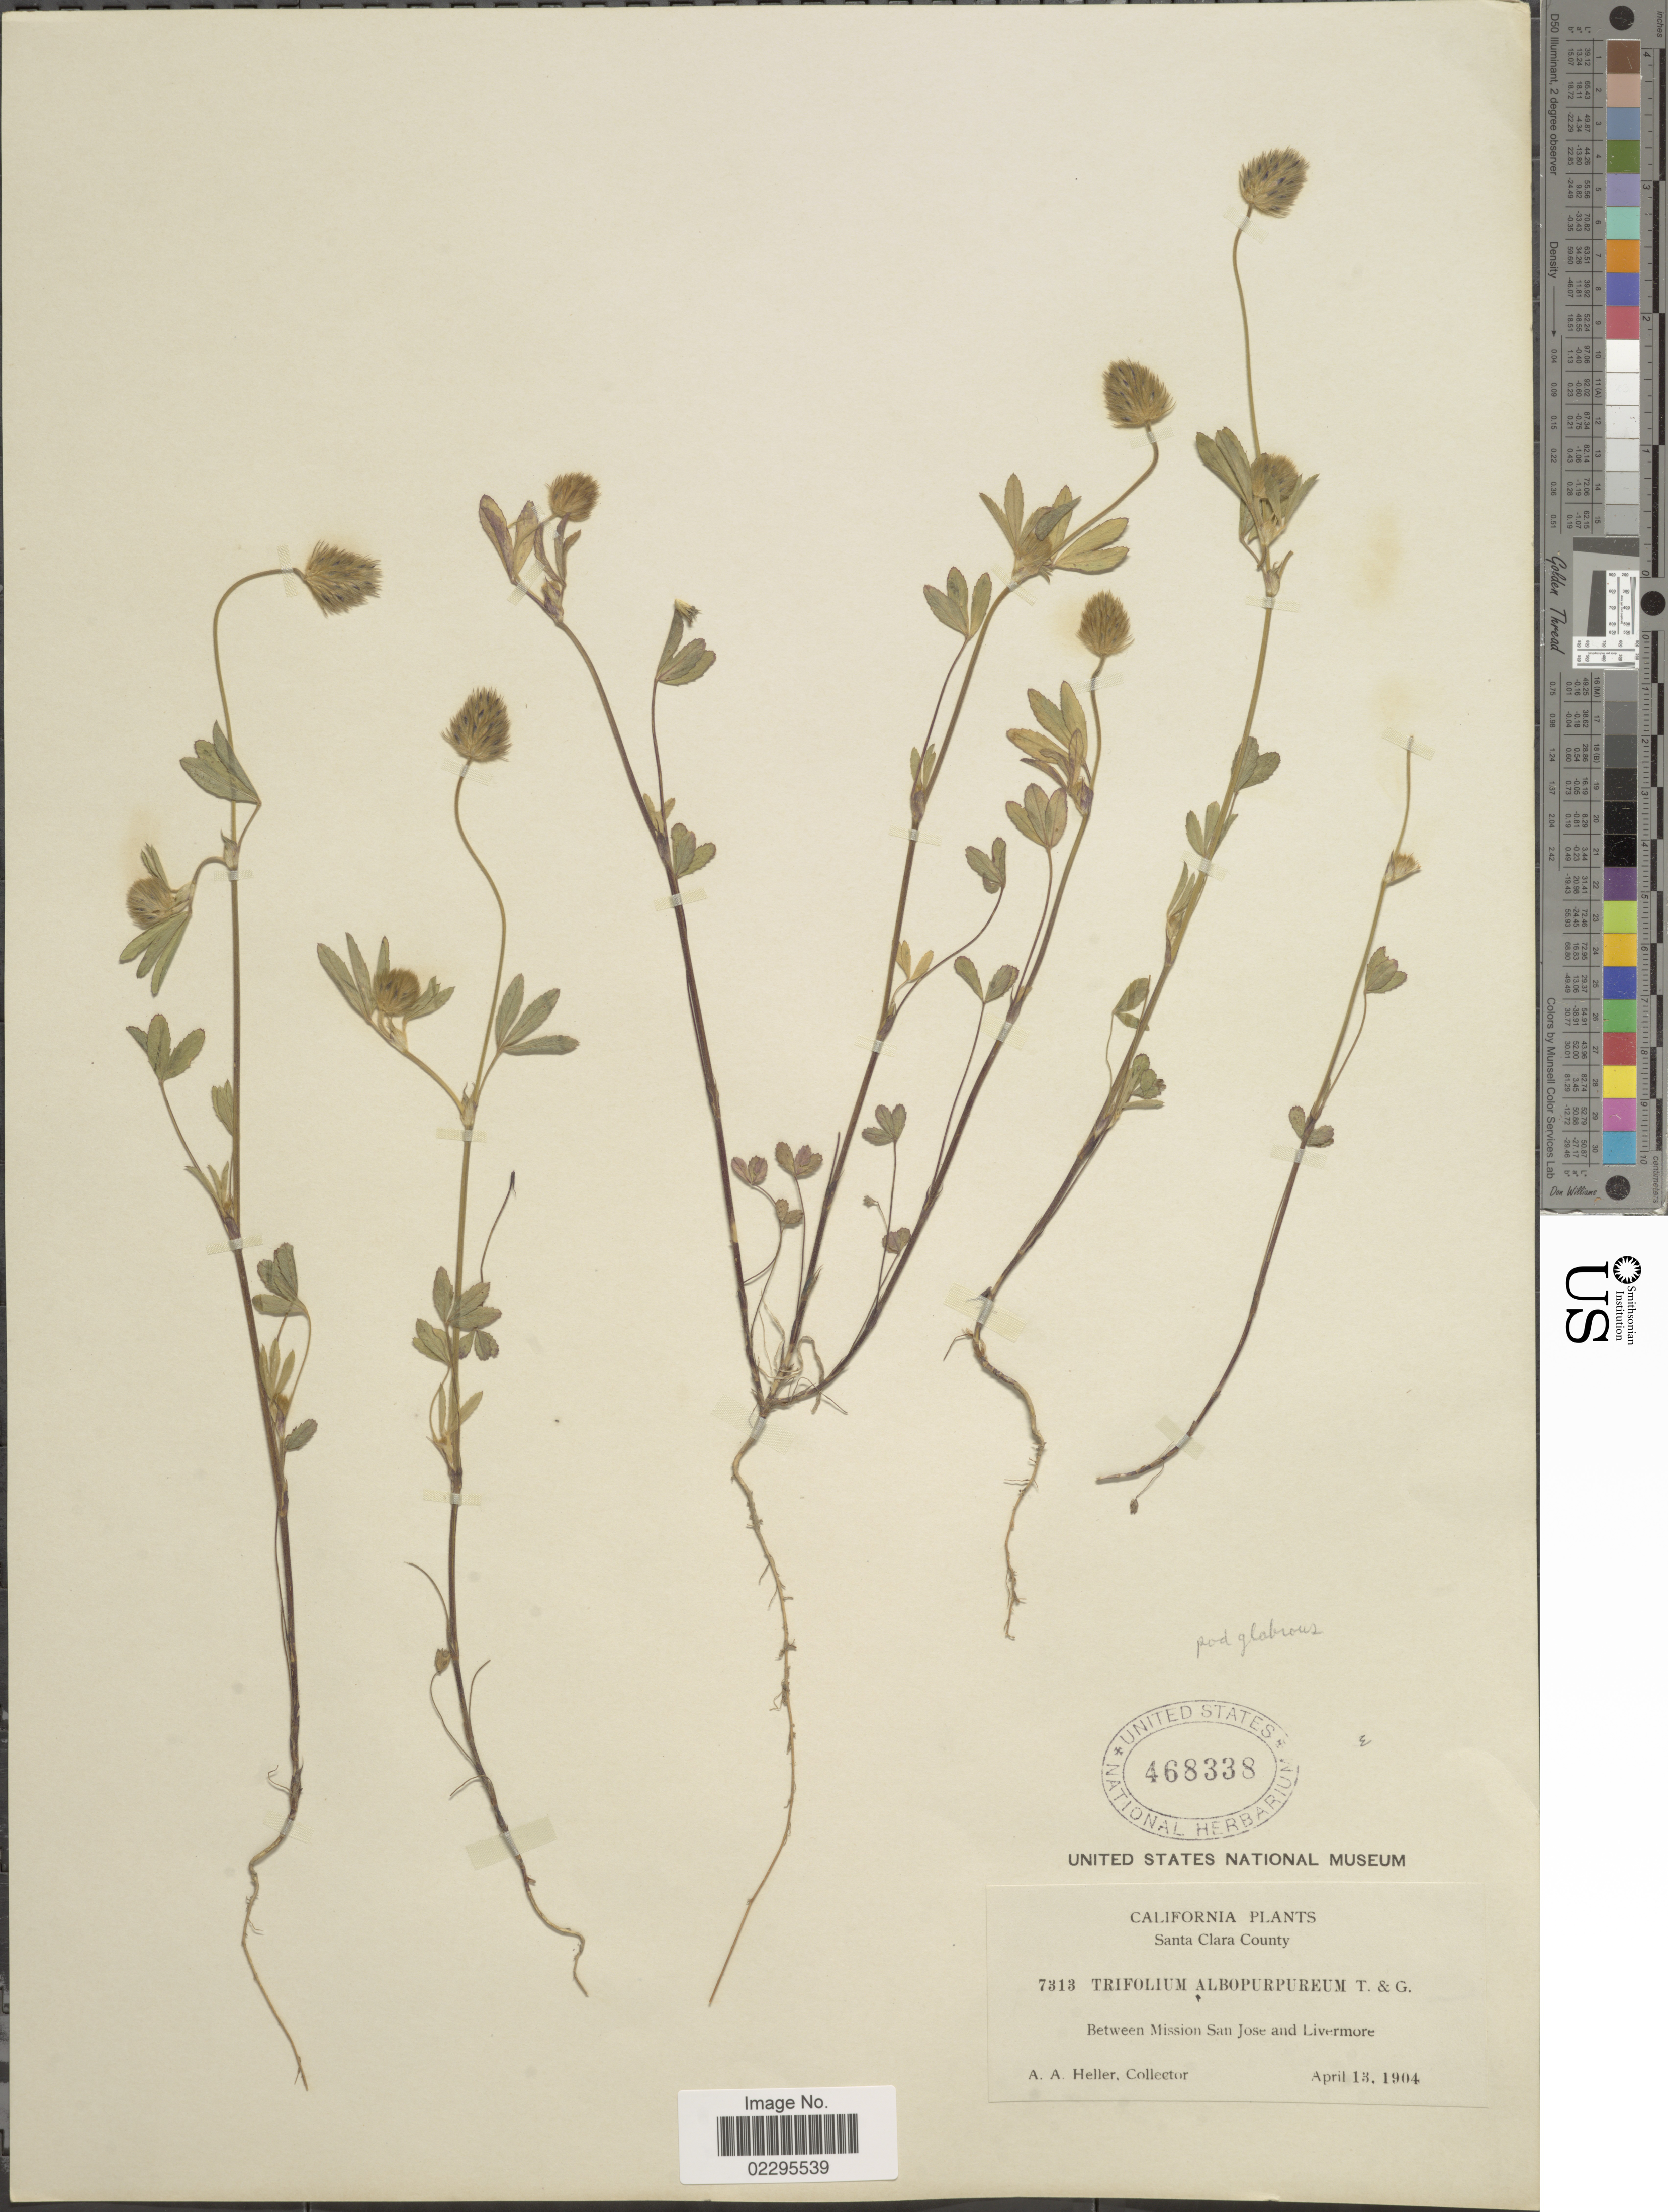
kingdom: Plantae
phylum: Tracheophyta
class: Magnoliopsida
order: Fabales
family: Fabaceae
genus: Trifolium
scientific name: Trifolium albopurpureum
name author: Torr. & A. Gray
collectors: A. A. Heller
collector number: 7313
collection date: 1904-04-13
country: United States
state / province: California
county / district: Santa Clara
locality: Santa Clara County. Between Mission San Jose and Livermore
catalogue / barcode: US 468338